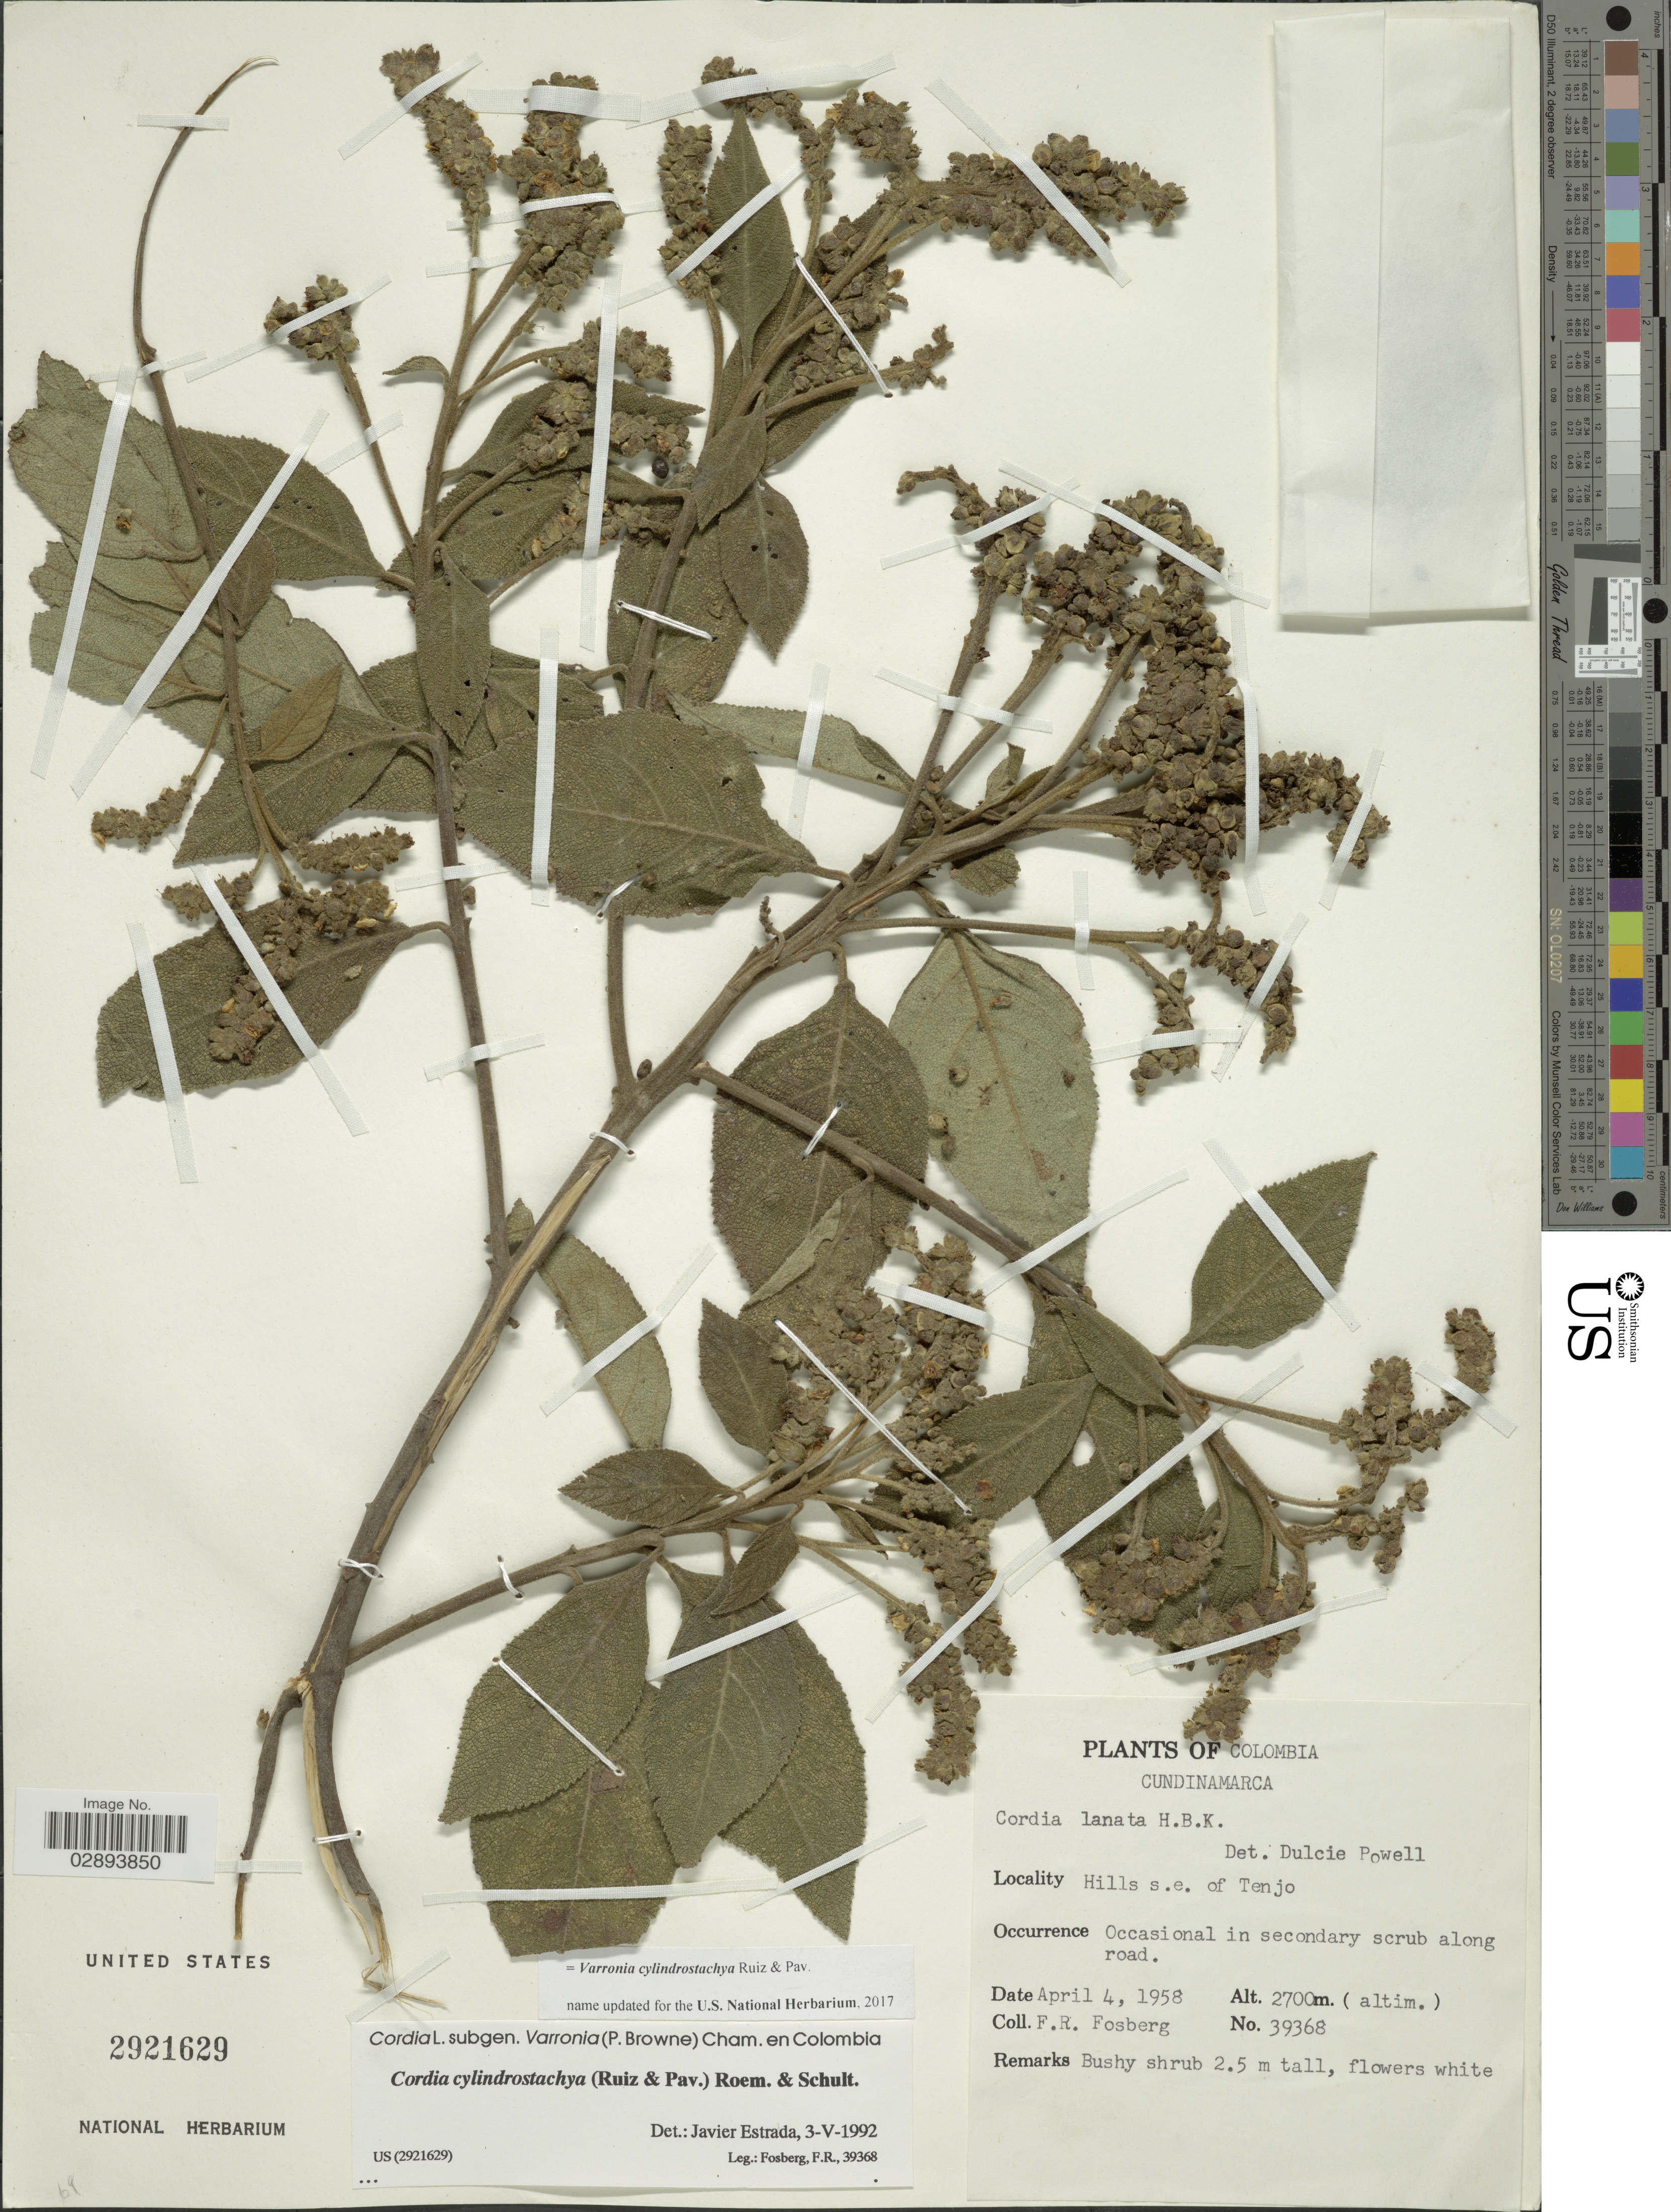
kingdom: Plantae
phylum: Tracheophyta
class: Magnoliopsida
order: Boraginales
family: Cordiaceae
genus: Varronia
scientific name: Varronia cylindrostachya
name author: Ruiz & Pav.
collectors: F. R. Fosberg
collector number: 39368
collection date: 1958-04-04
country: Colombia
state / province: Cundinamarca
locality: Hills s.e. of Tenjo.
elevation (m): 2700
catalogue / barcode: US 2921629